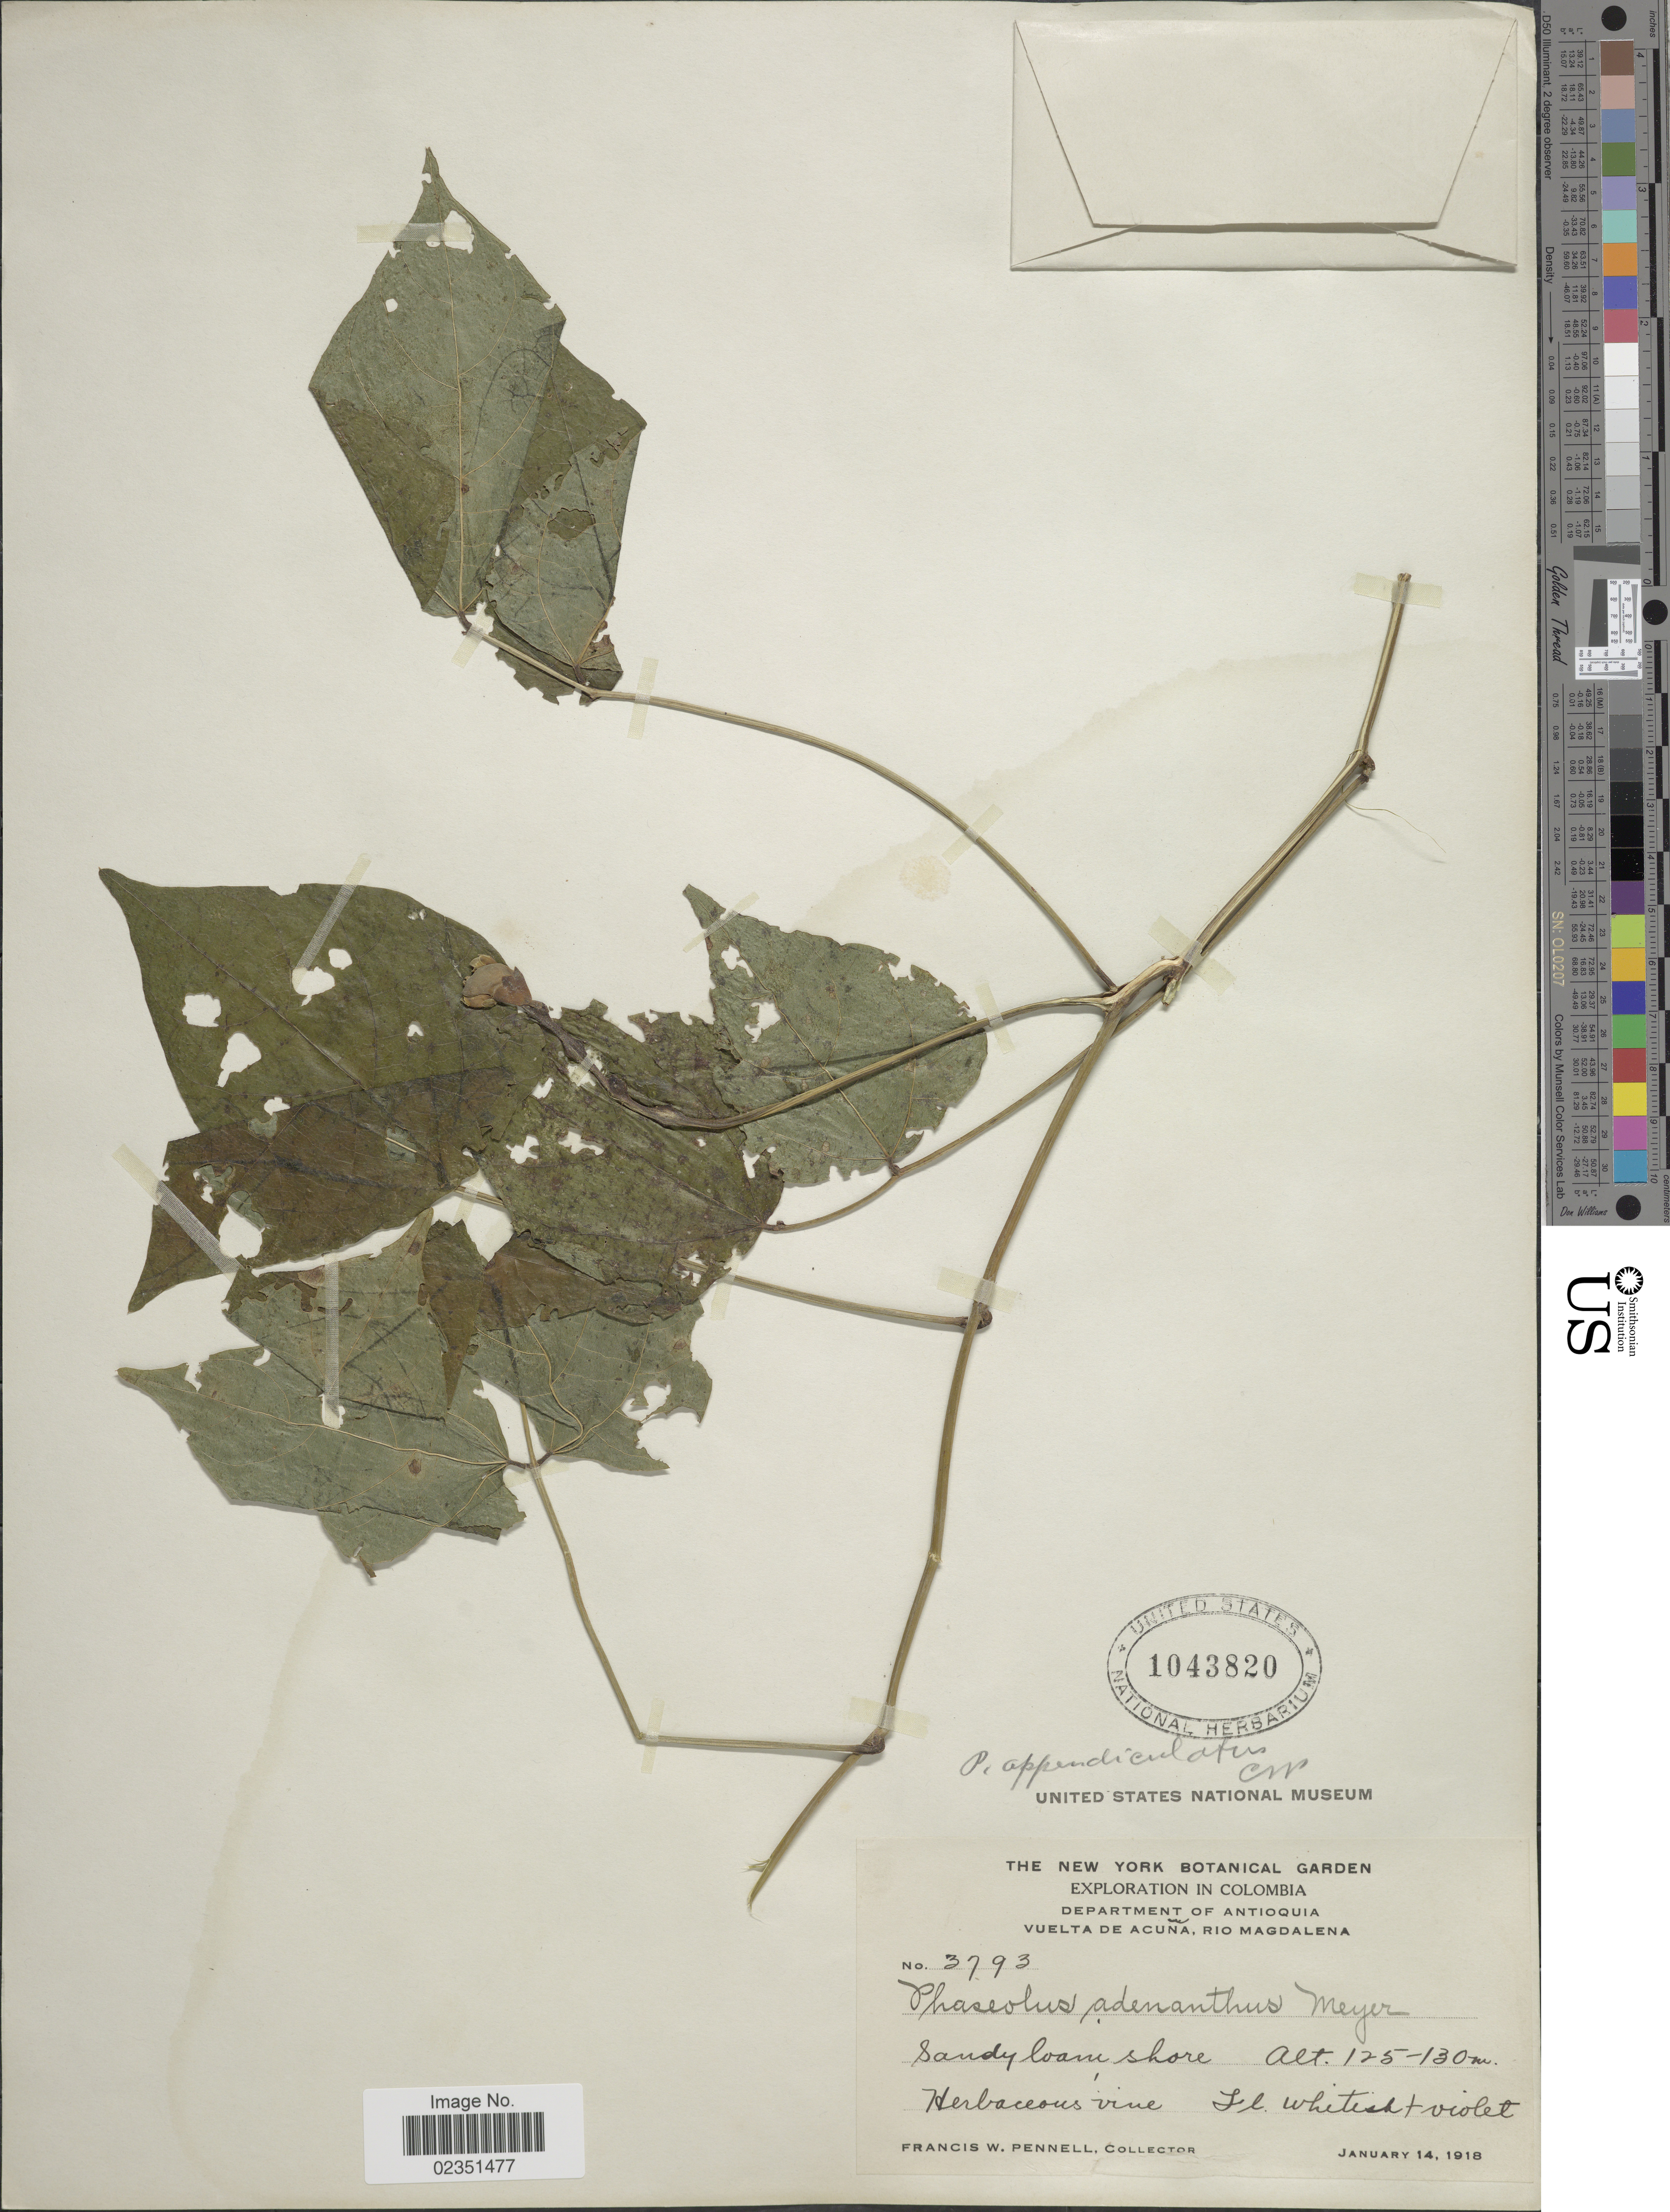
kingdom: Plantae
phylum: Tracheophyta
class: Magnoliopsida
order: Fabales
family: Fabaceae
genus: Phaseolus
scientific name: Phaseolus appendiculatus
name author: Benth.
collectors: F. W. Pennell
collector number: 3793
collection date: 1918-01-14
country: Colombia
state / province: Antioquia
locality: Vuelta de Acuna, Rio Magdalena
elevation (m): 125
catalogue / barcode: US 1043820